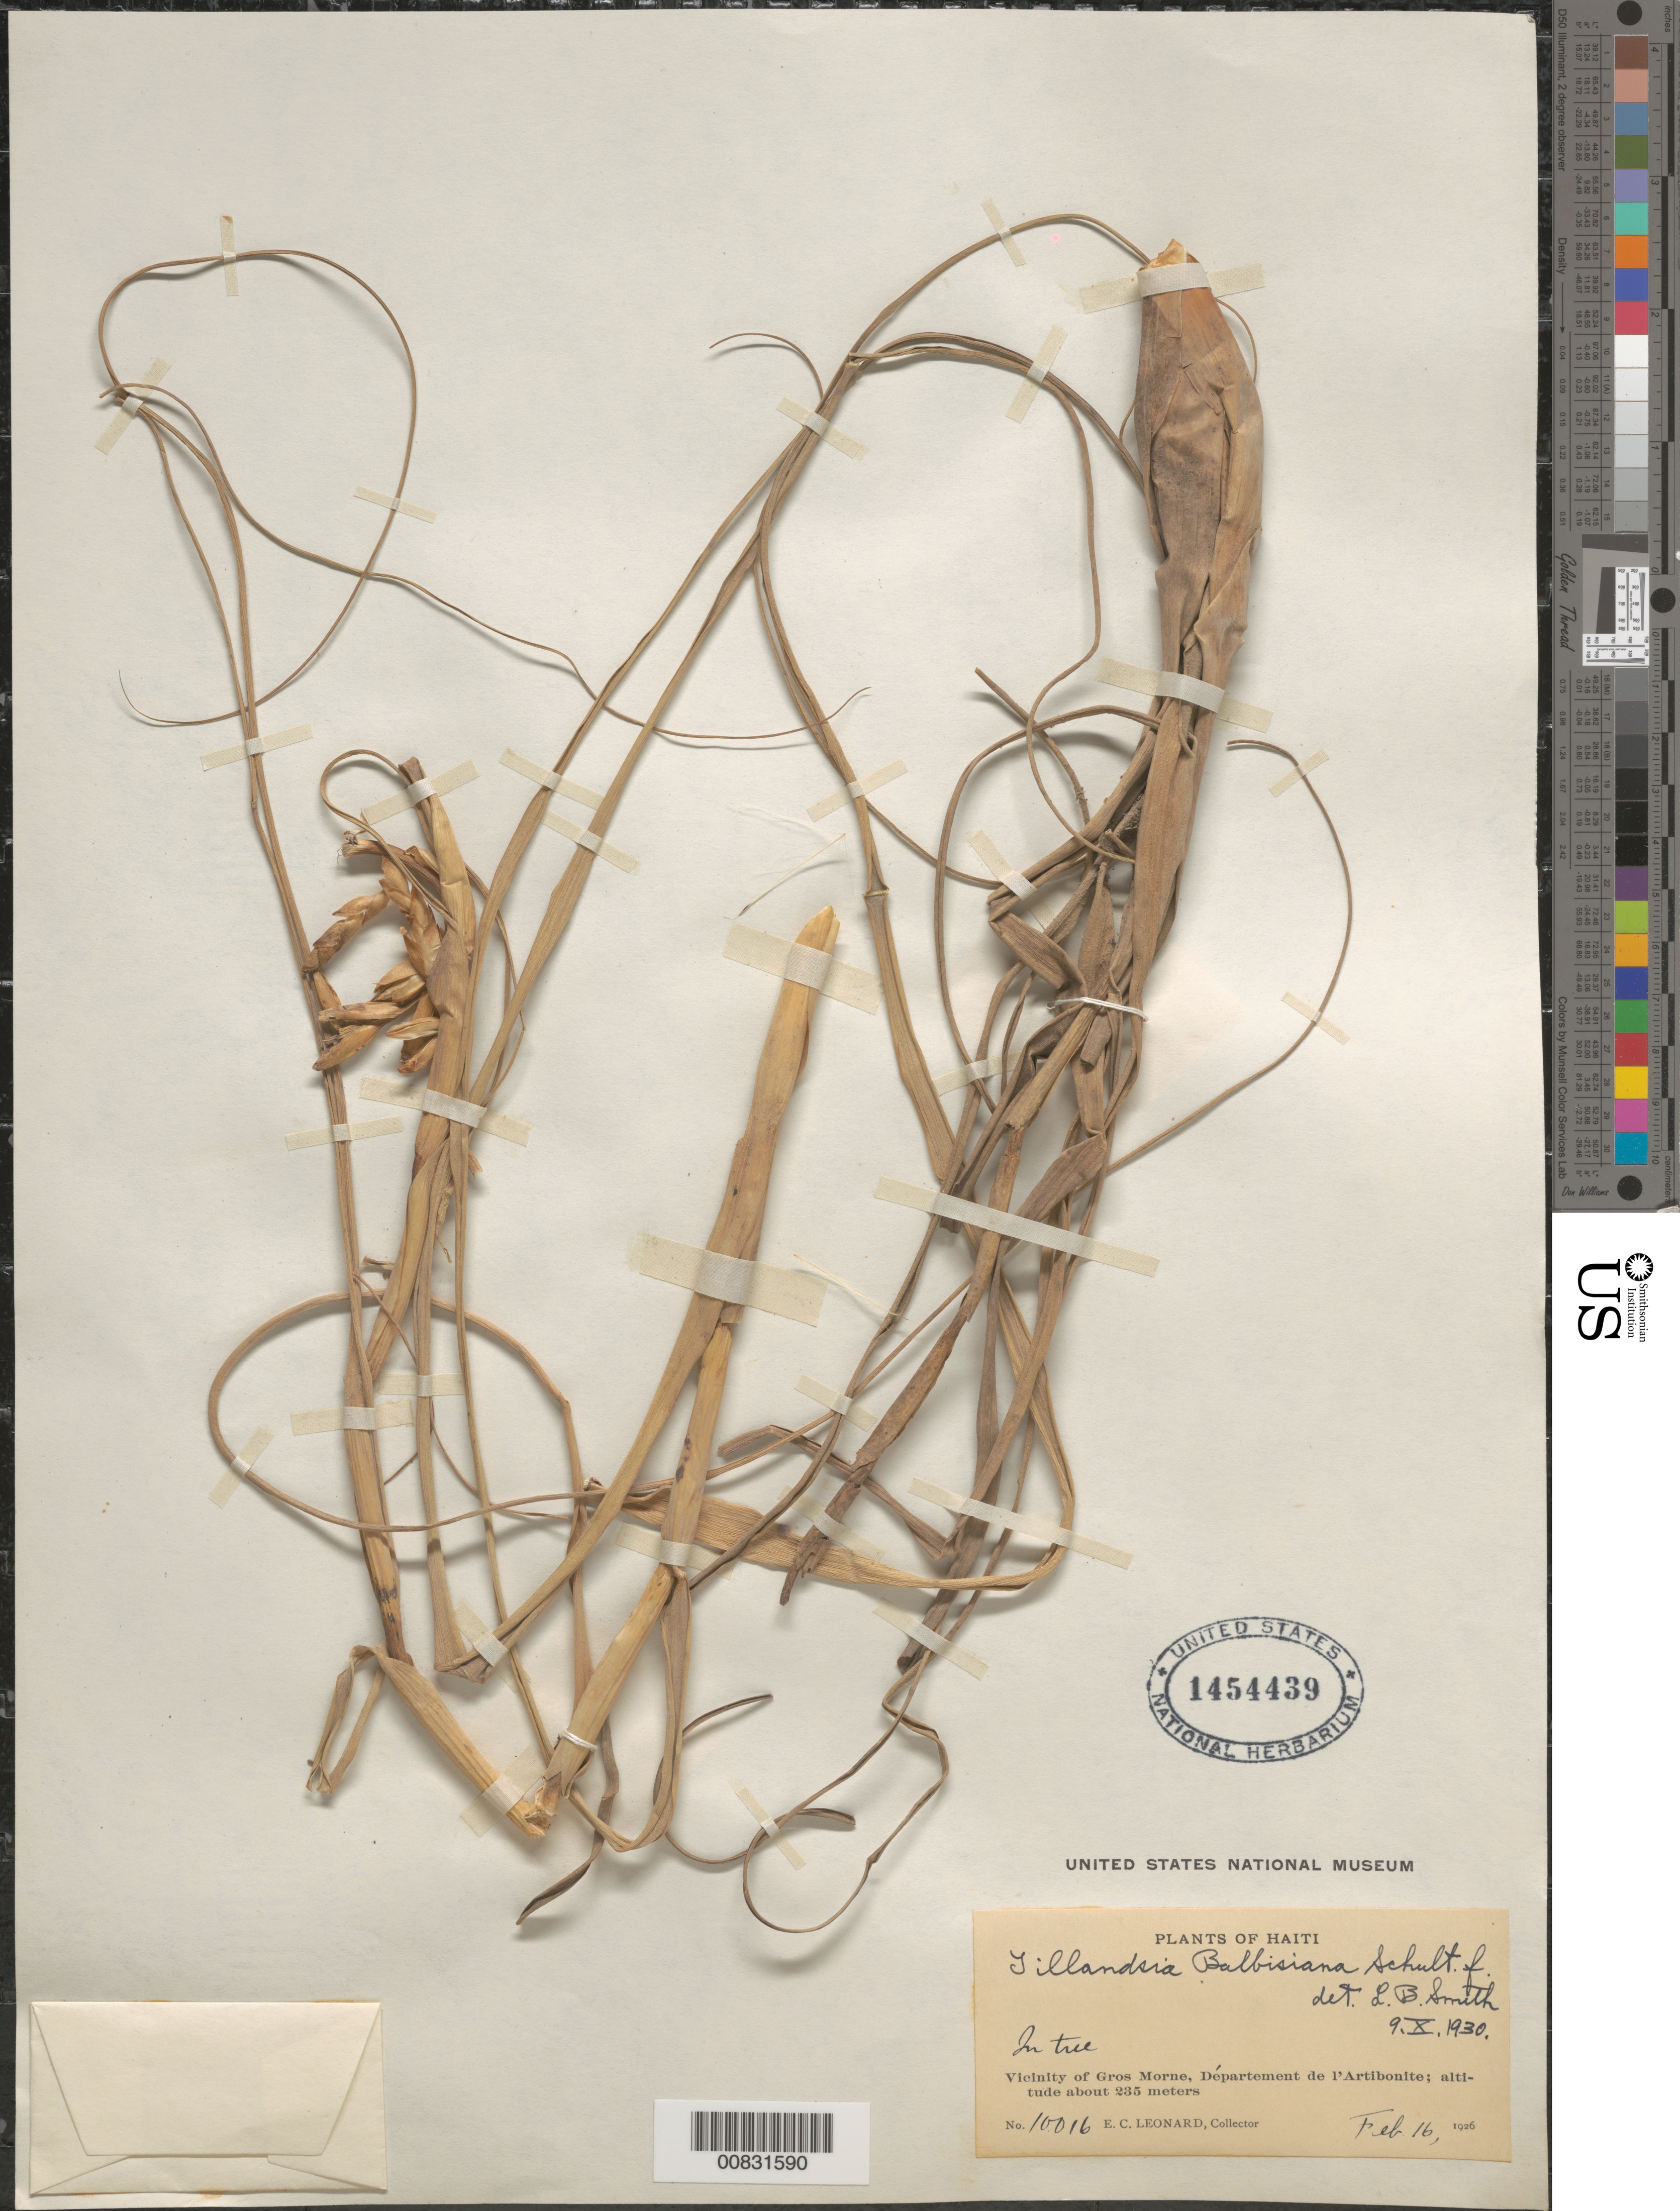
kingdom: Plantae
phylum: Tracheophyta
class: Liliopsida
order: Poales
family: Bromeliaceae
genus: Tillandsia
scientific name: Tillandsia balbisiana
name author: Schult. f.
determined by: Smith, Lyman B., (US), NMNH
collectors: E. C. Leonard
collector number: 10016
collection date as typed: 16 Feb 1926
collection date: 1926-02-16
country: Haiti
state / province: Artibonite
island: Hispaniola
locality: Vicinity of Gros Morne, Département de l'Artibonite.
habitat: In tree.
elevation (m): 235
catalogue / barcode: US 1454439